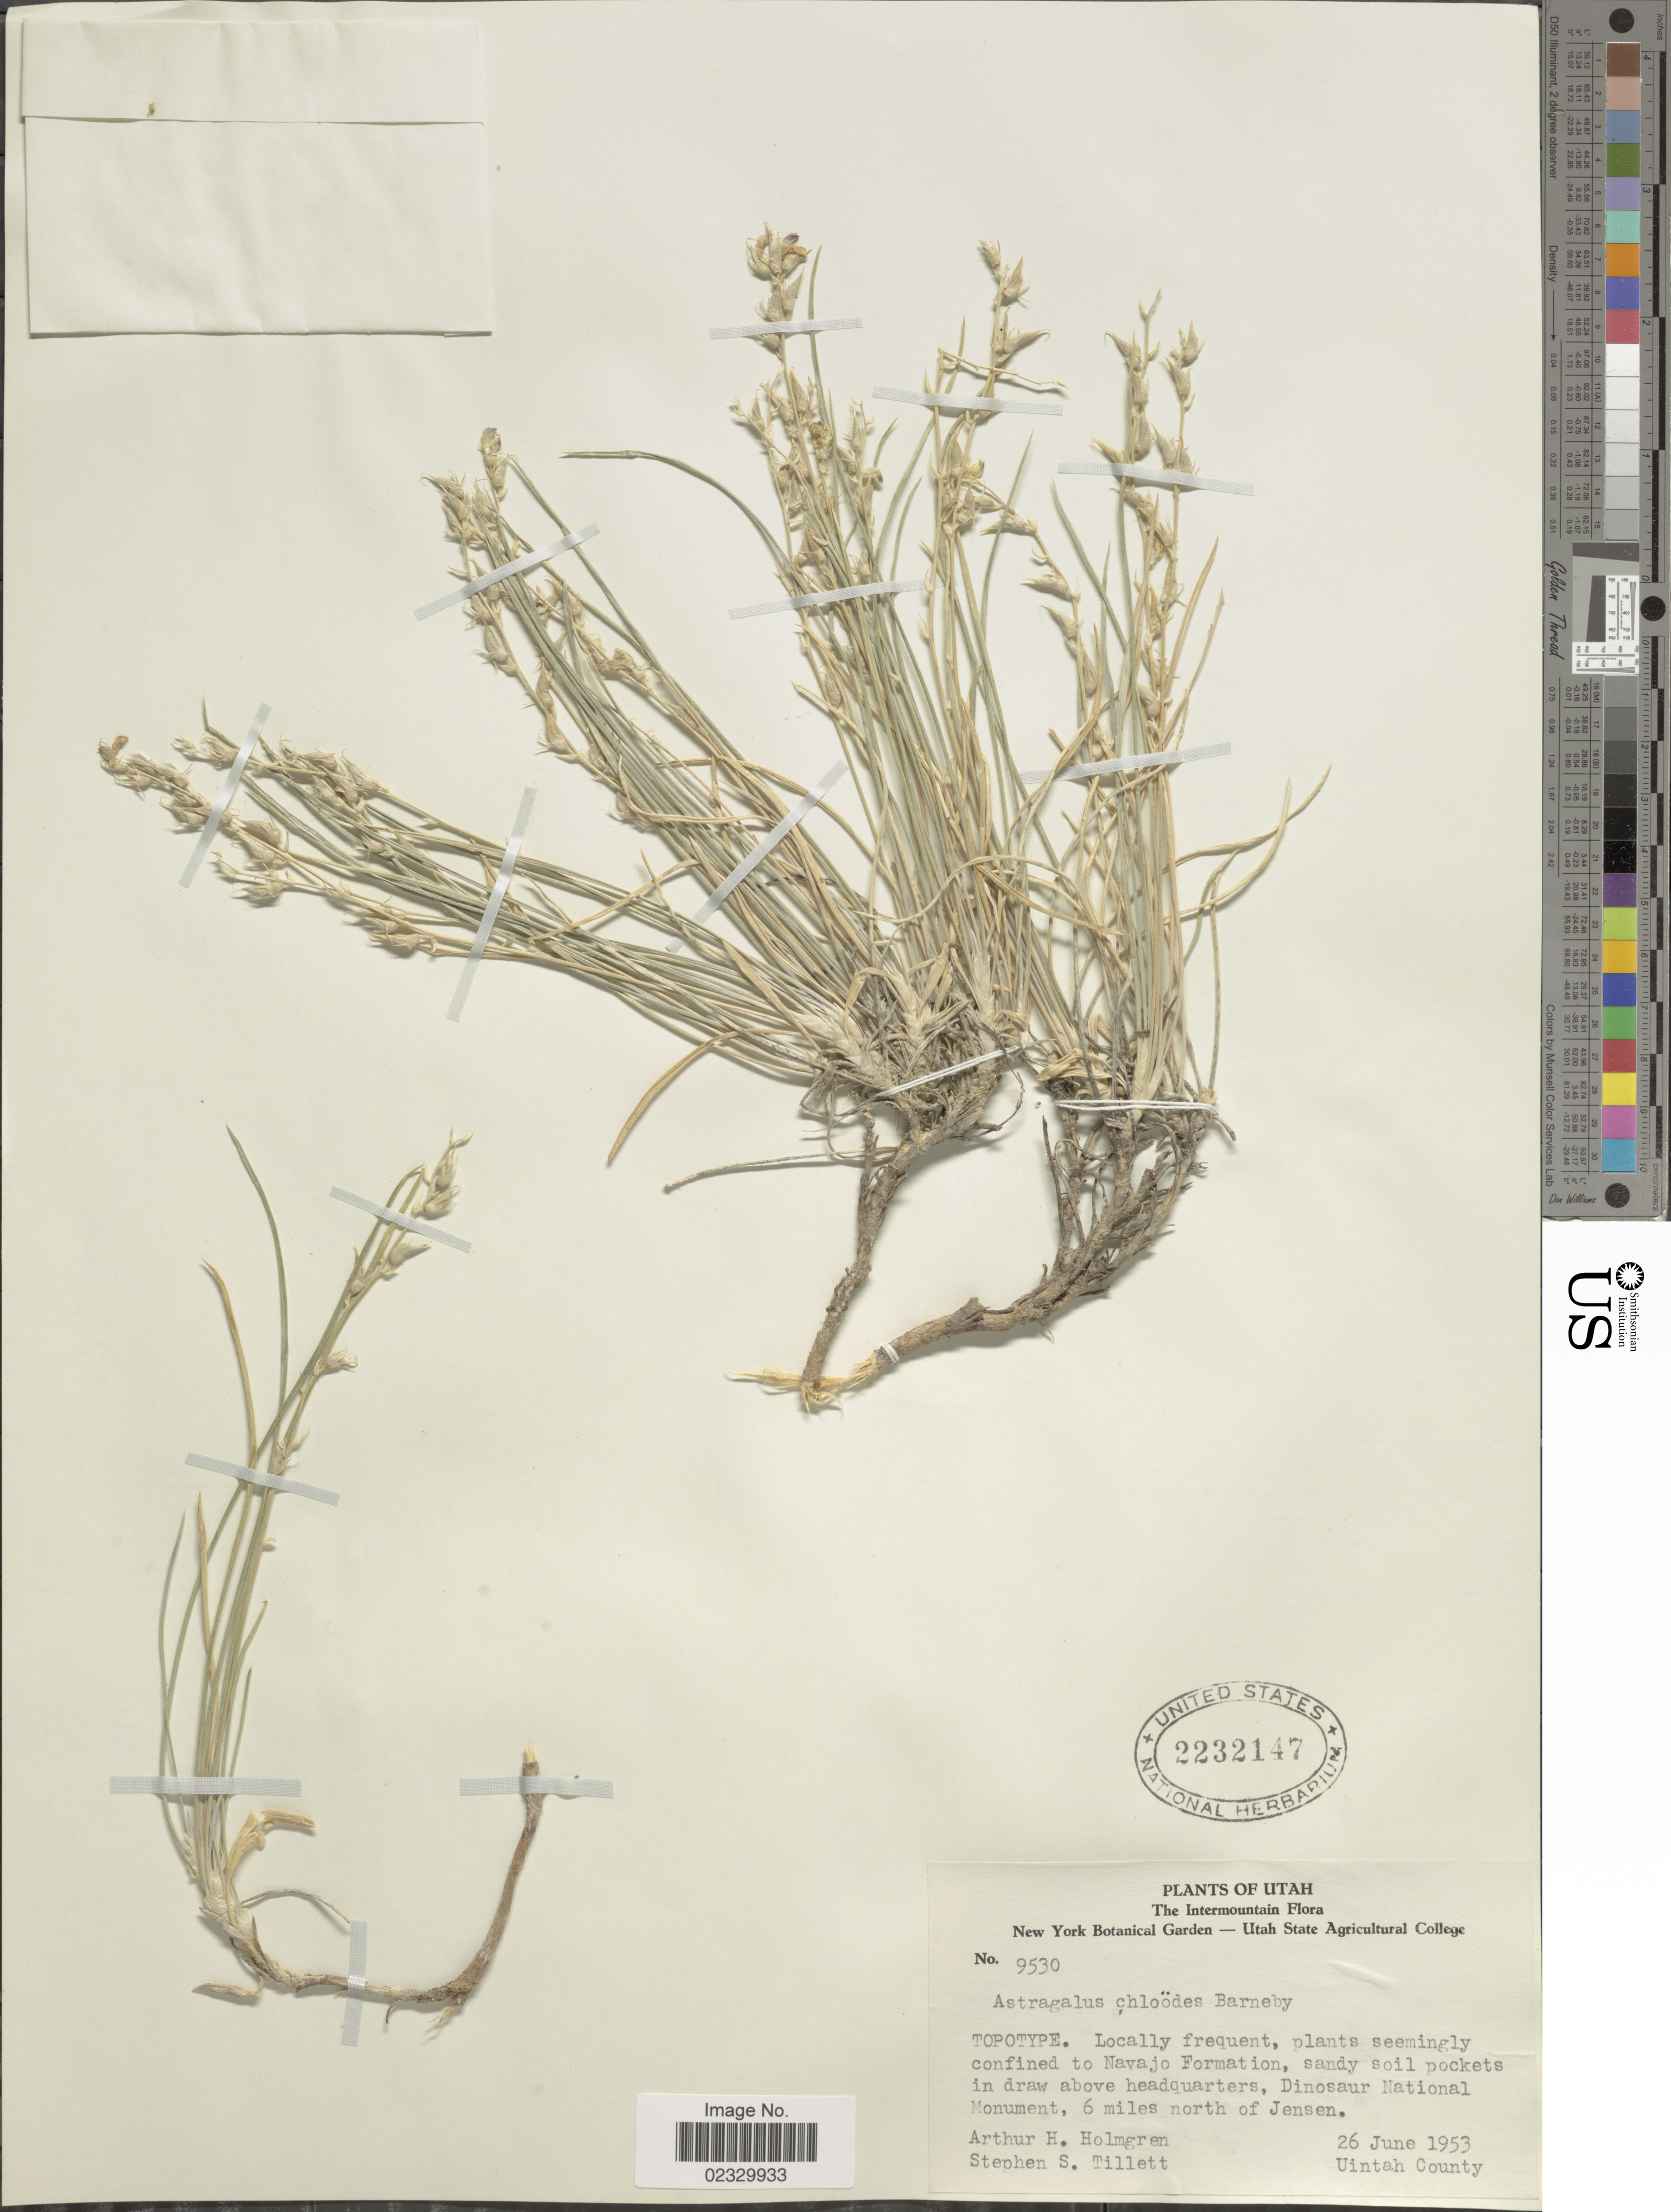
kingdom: Plantae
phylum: Tracheophyta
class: Magnoliopsida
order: Fabales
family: Fabaceae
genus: Astragalus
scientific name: Astragalus chloodes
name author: Barneby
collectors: A. H. Holmgren & S. S. Tillett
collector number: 9530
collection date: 1953-06-26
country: United States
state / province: Utah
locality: Plants seemingly confined to Navajo Formation, sandy soil pockets in draw above headquarters, Dinosaur National Monument, 6 miles north of Jensen. Uintah County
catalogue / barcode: US 2232147